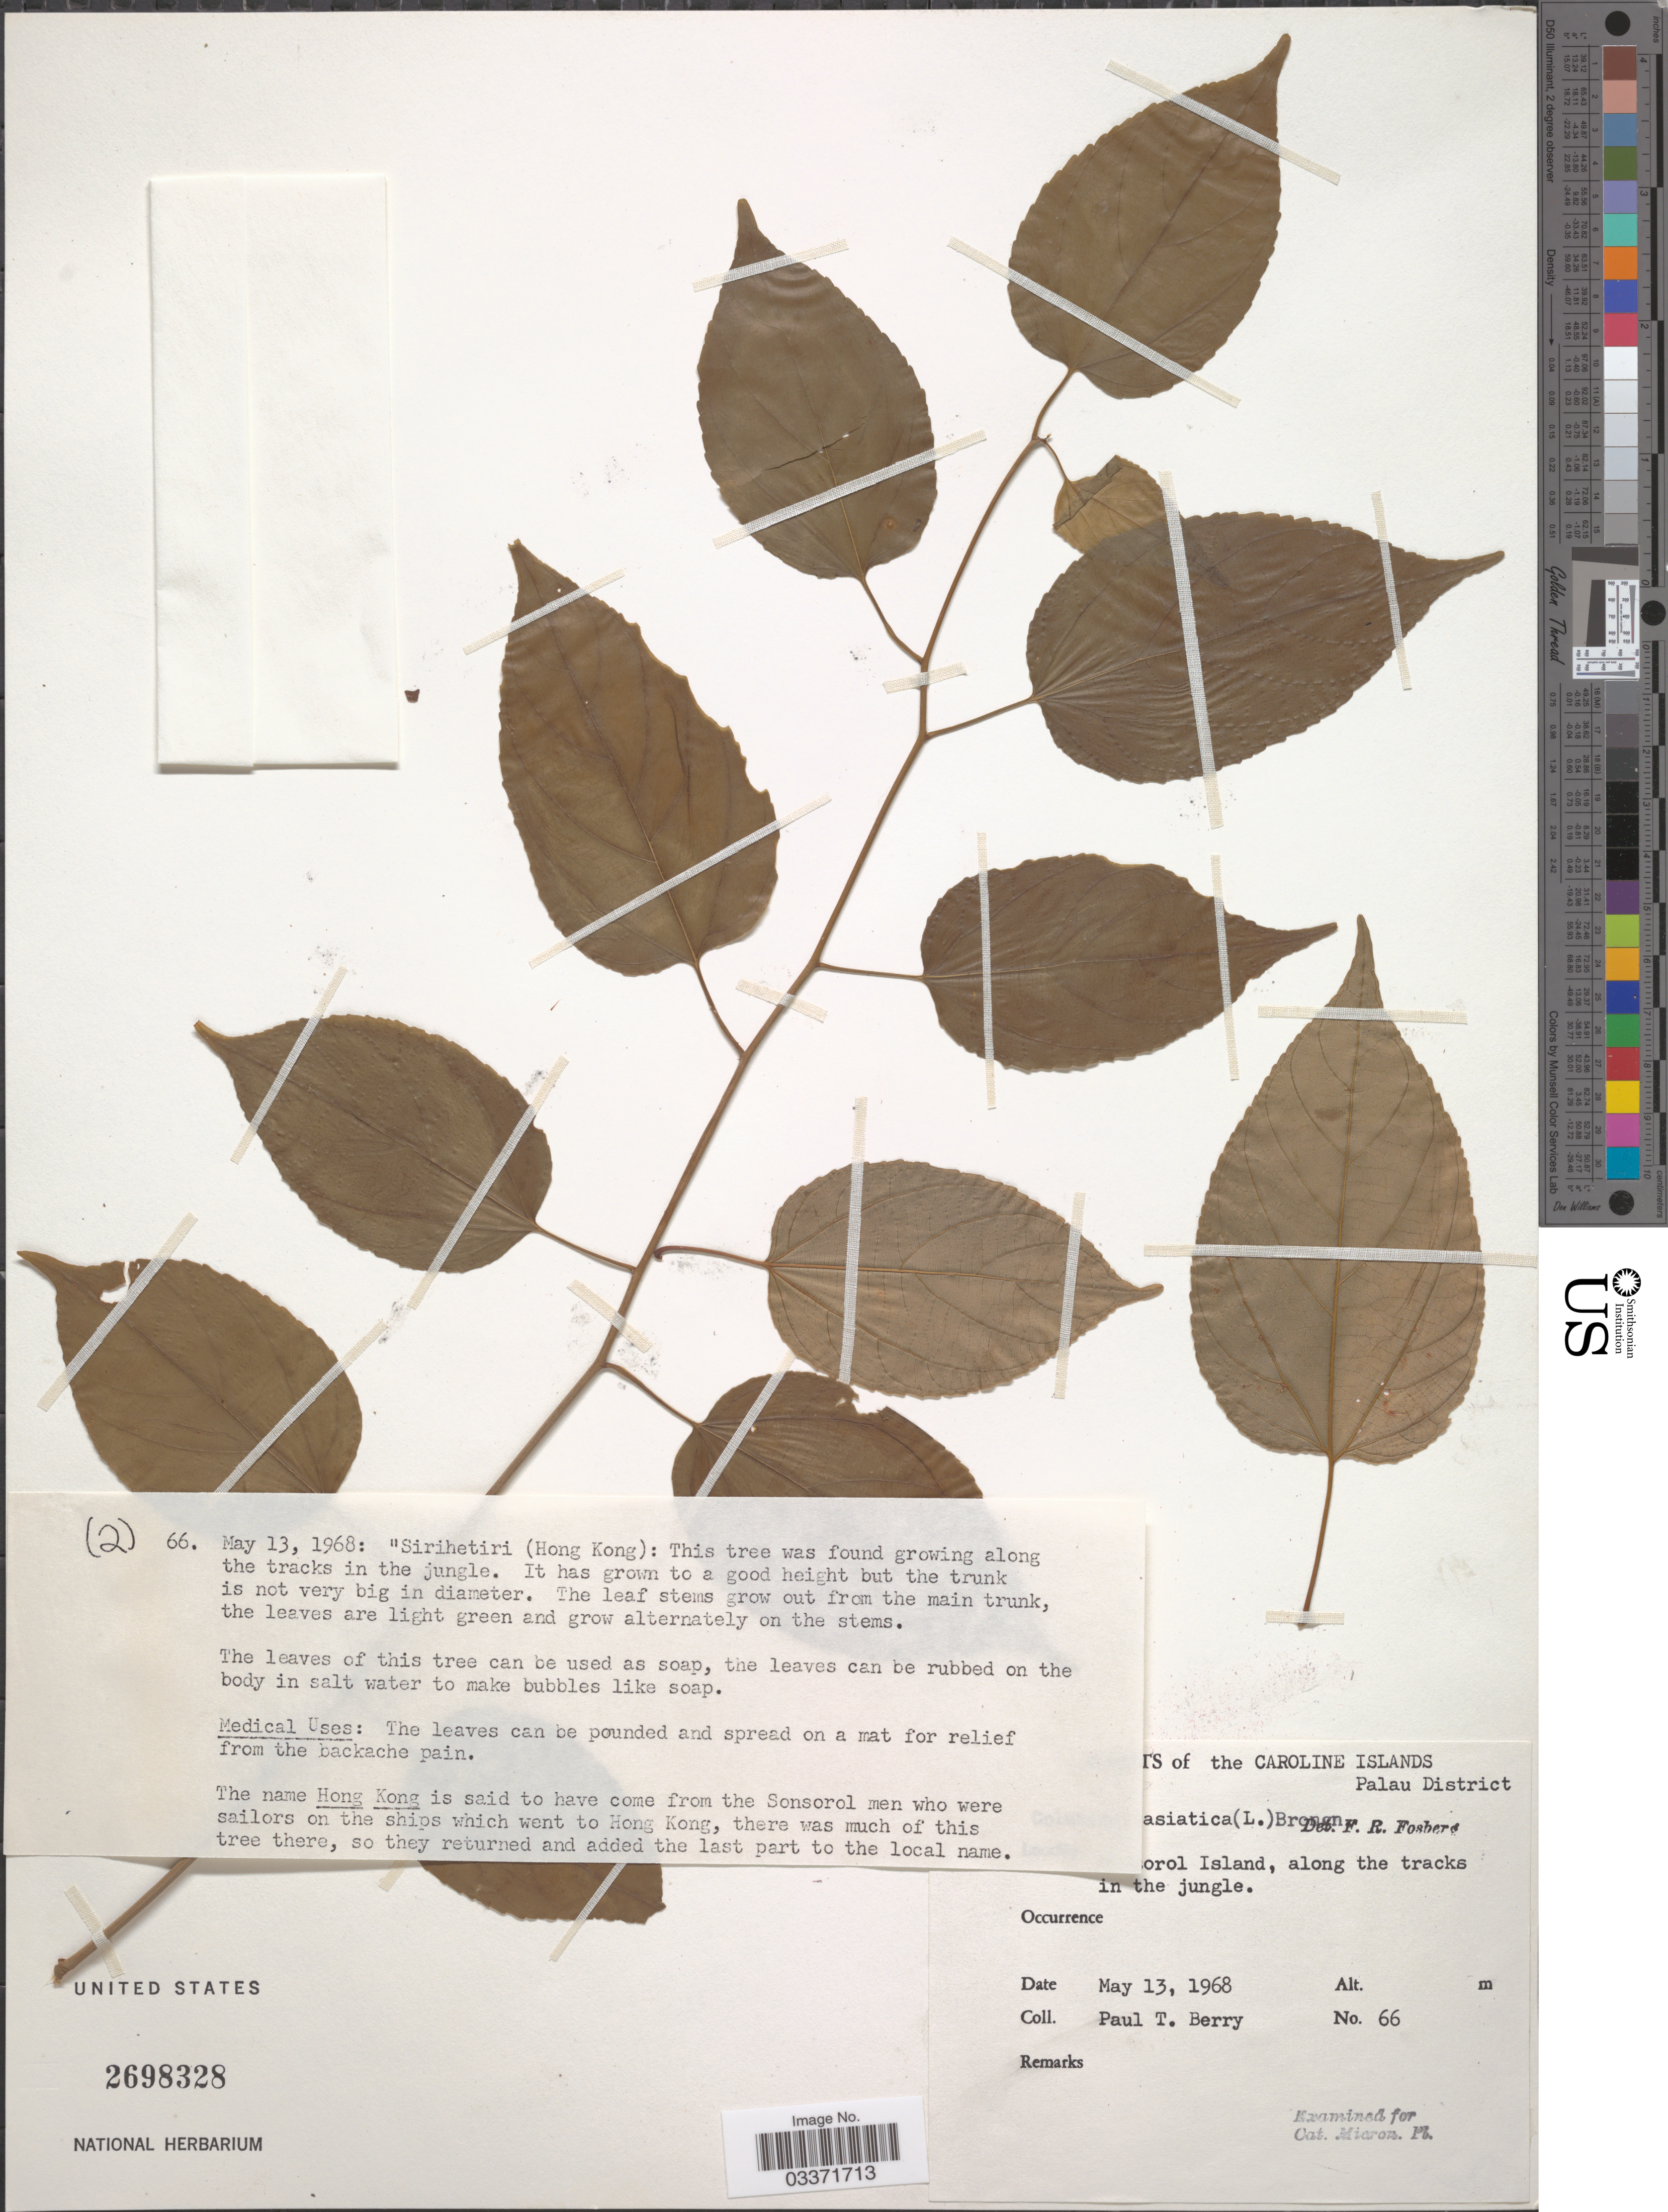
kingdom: Plantae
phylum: Tracheophyta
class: Magnoliopsida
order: Rosales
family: Rhamnaceae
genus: Colubrina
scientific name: Colubrina asiatica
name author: (L.) Brongn.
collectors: P. T. Berry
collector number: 66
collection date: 1968-05-13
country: Palau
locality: The Caroline Islands, Palau District, [illegible text]orol Island, along the tracks in the jungle.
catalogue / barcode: US 2698328